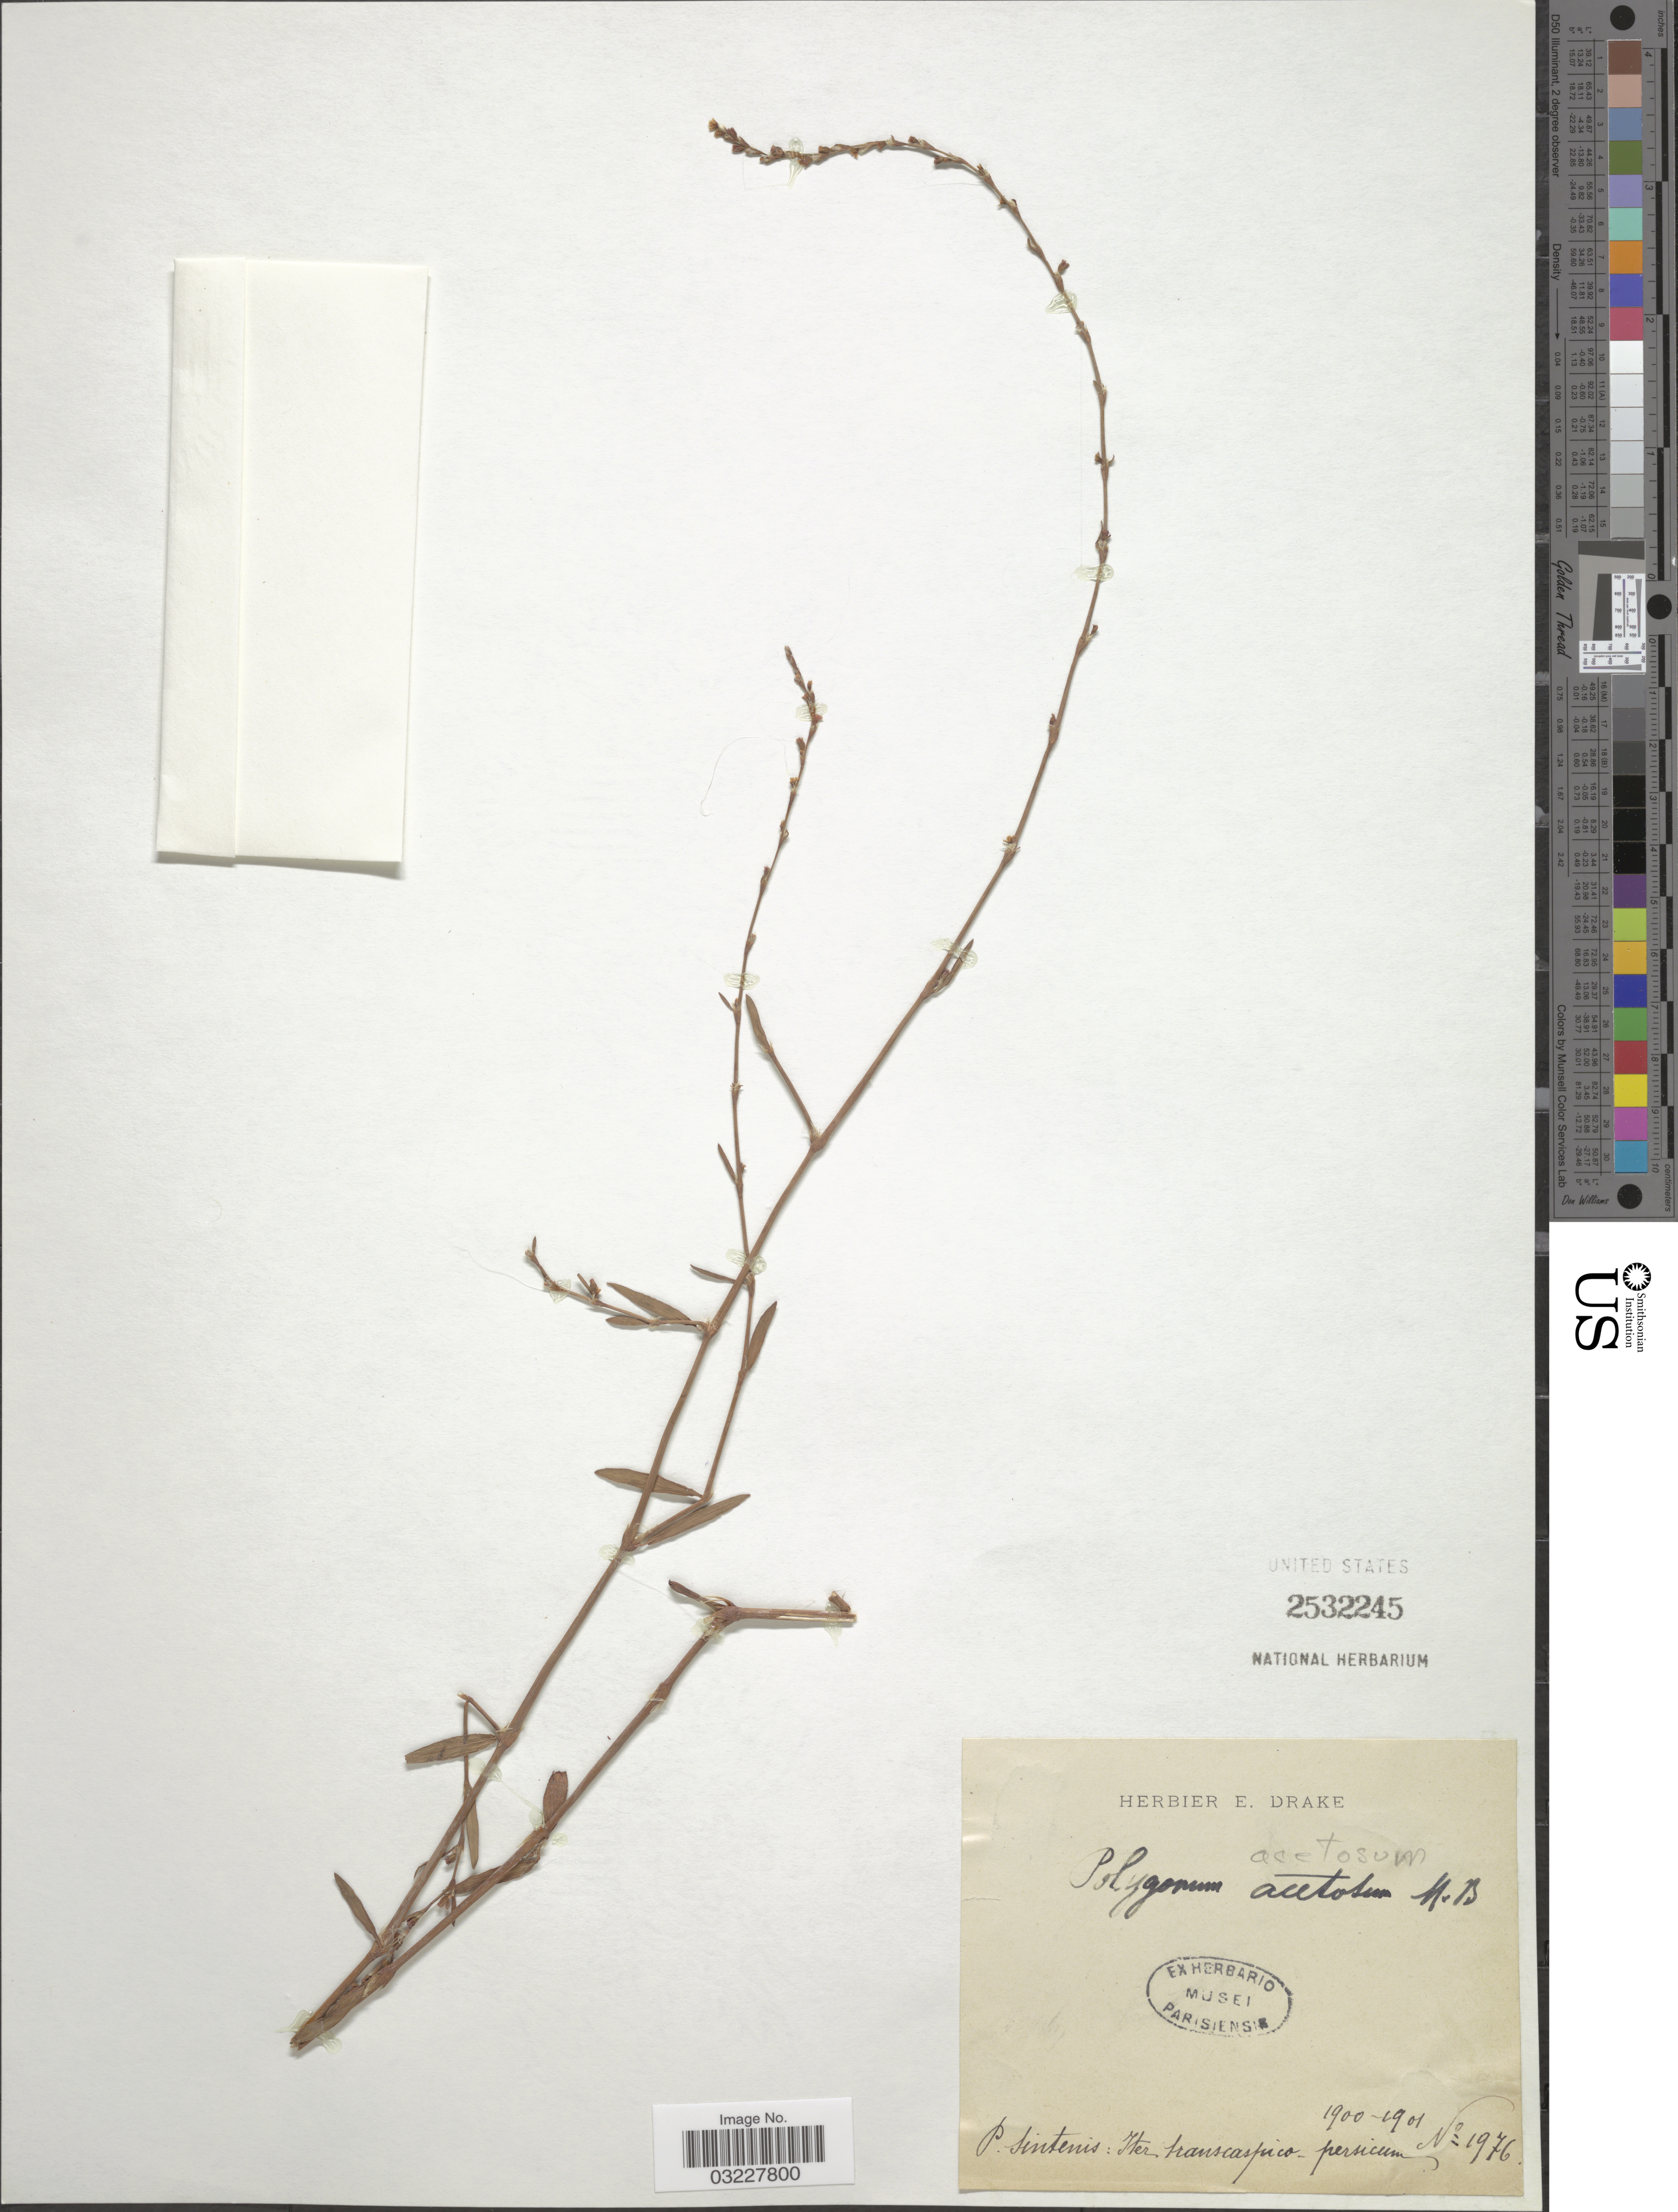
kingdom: Plantae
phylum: Tracheophyta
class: Magnoliopsida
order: Caryophyllales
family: Polygonaceae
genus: Polygonum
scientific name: Polygonum acetosum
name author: M. Bieb.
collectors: P. Sintenis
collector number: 1976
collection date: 1900/1901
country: Iran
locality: Iter transcaspico-persicum.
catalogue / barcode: US 2532245